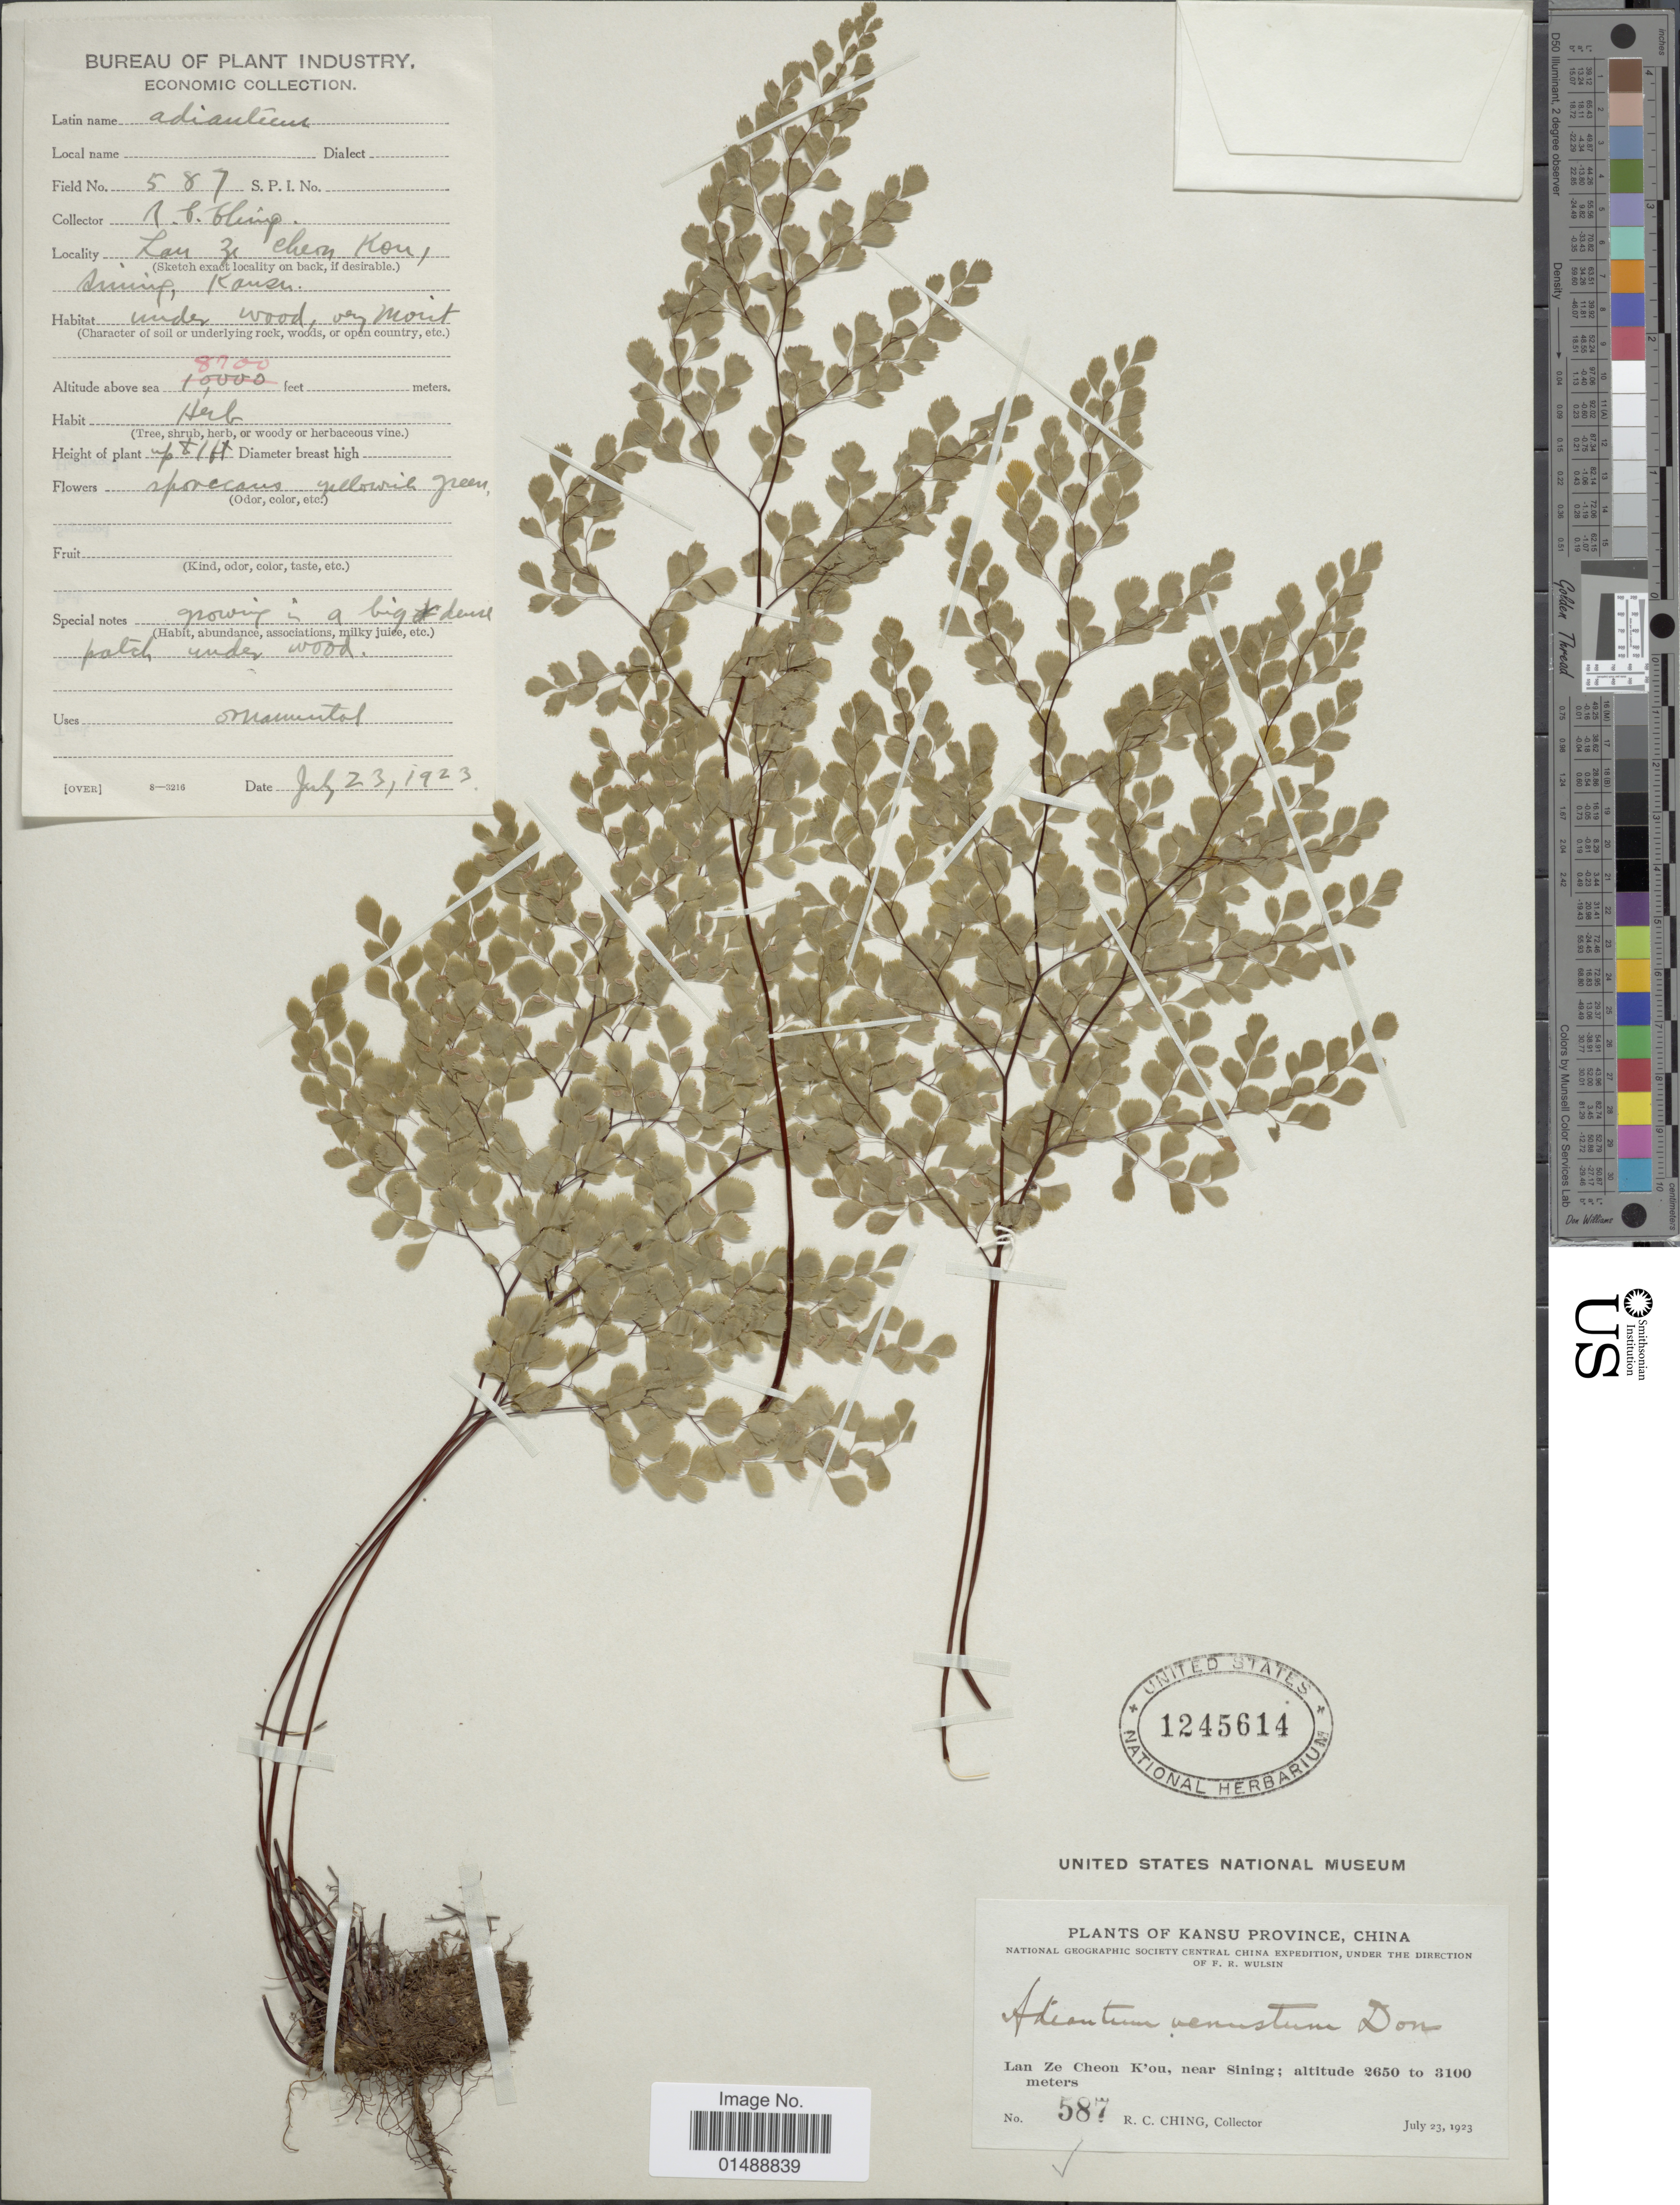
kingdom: Plantae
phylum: Tracheophyta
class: Polypodiopsida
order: Polypodiales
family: Pteridaceae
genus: Adiantum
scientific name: Adiantum venustum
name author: D. Don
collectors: R. C. Ching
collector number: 587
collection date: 1923-07-23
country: China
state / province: Gansu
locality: Kansu Province, Lan Ze Cheon K'ou, near Sining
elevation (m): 2652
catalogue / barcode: US 1245614